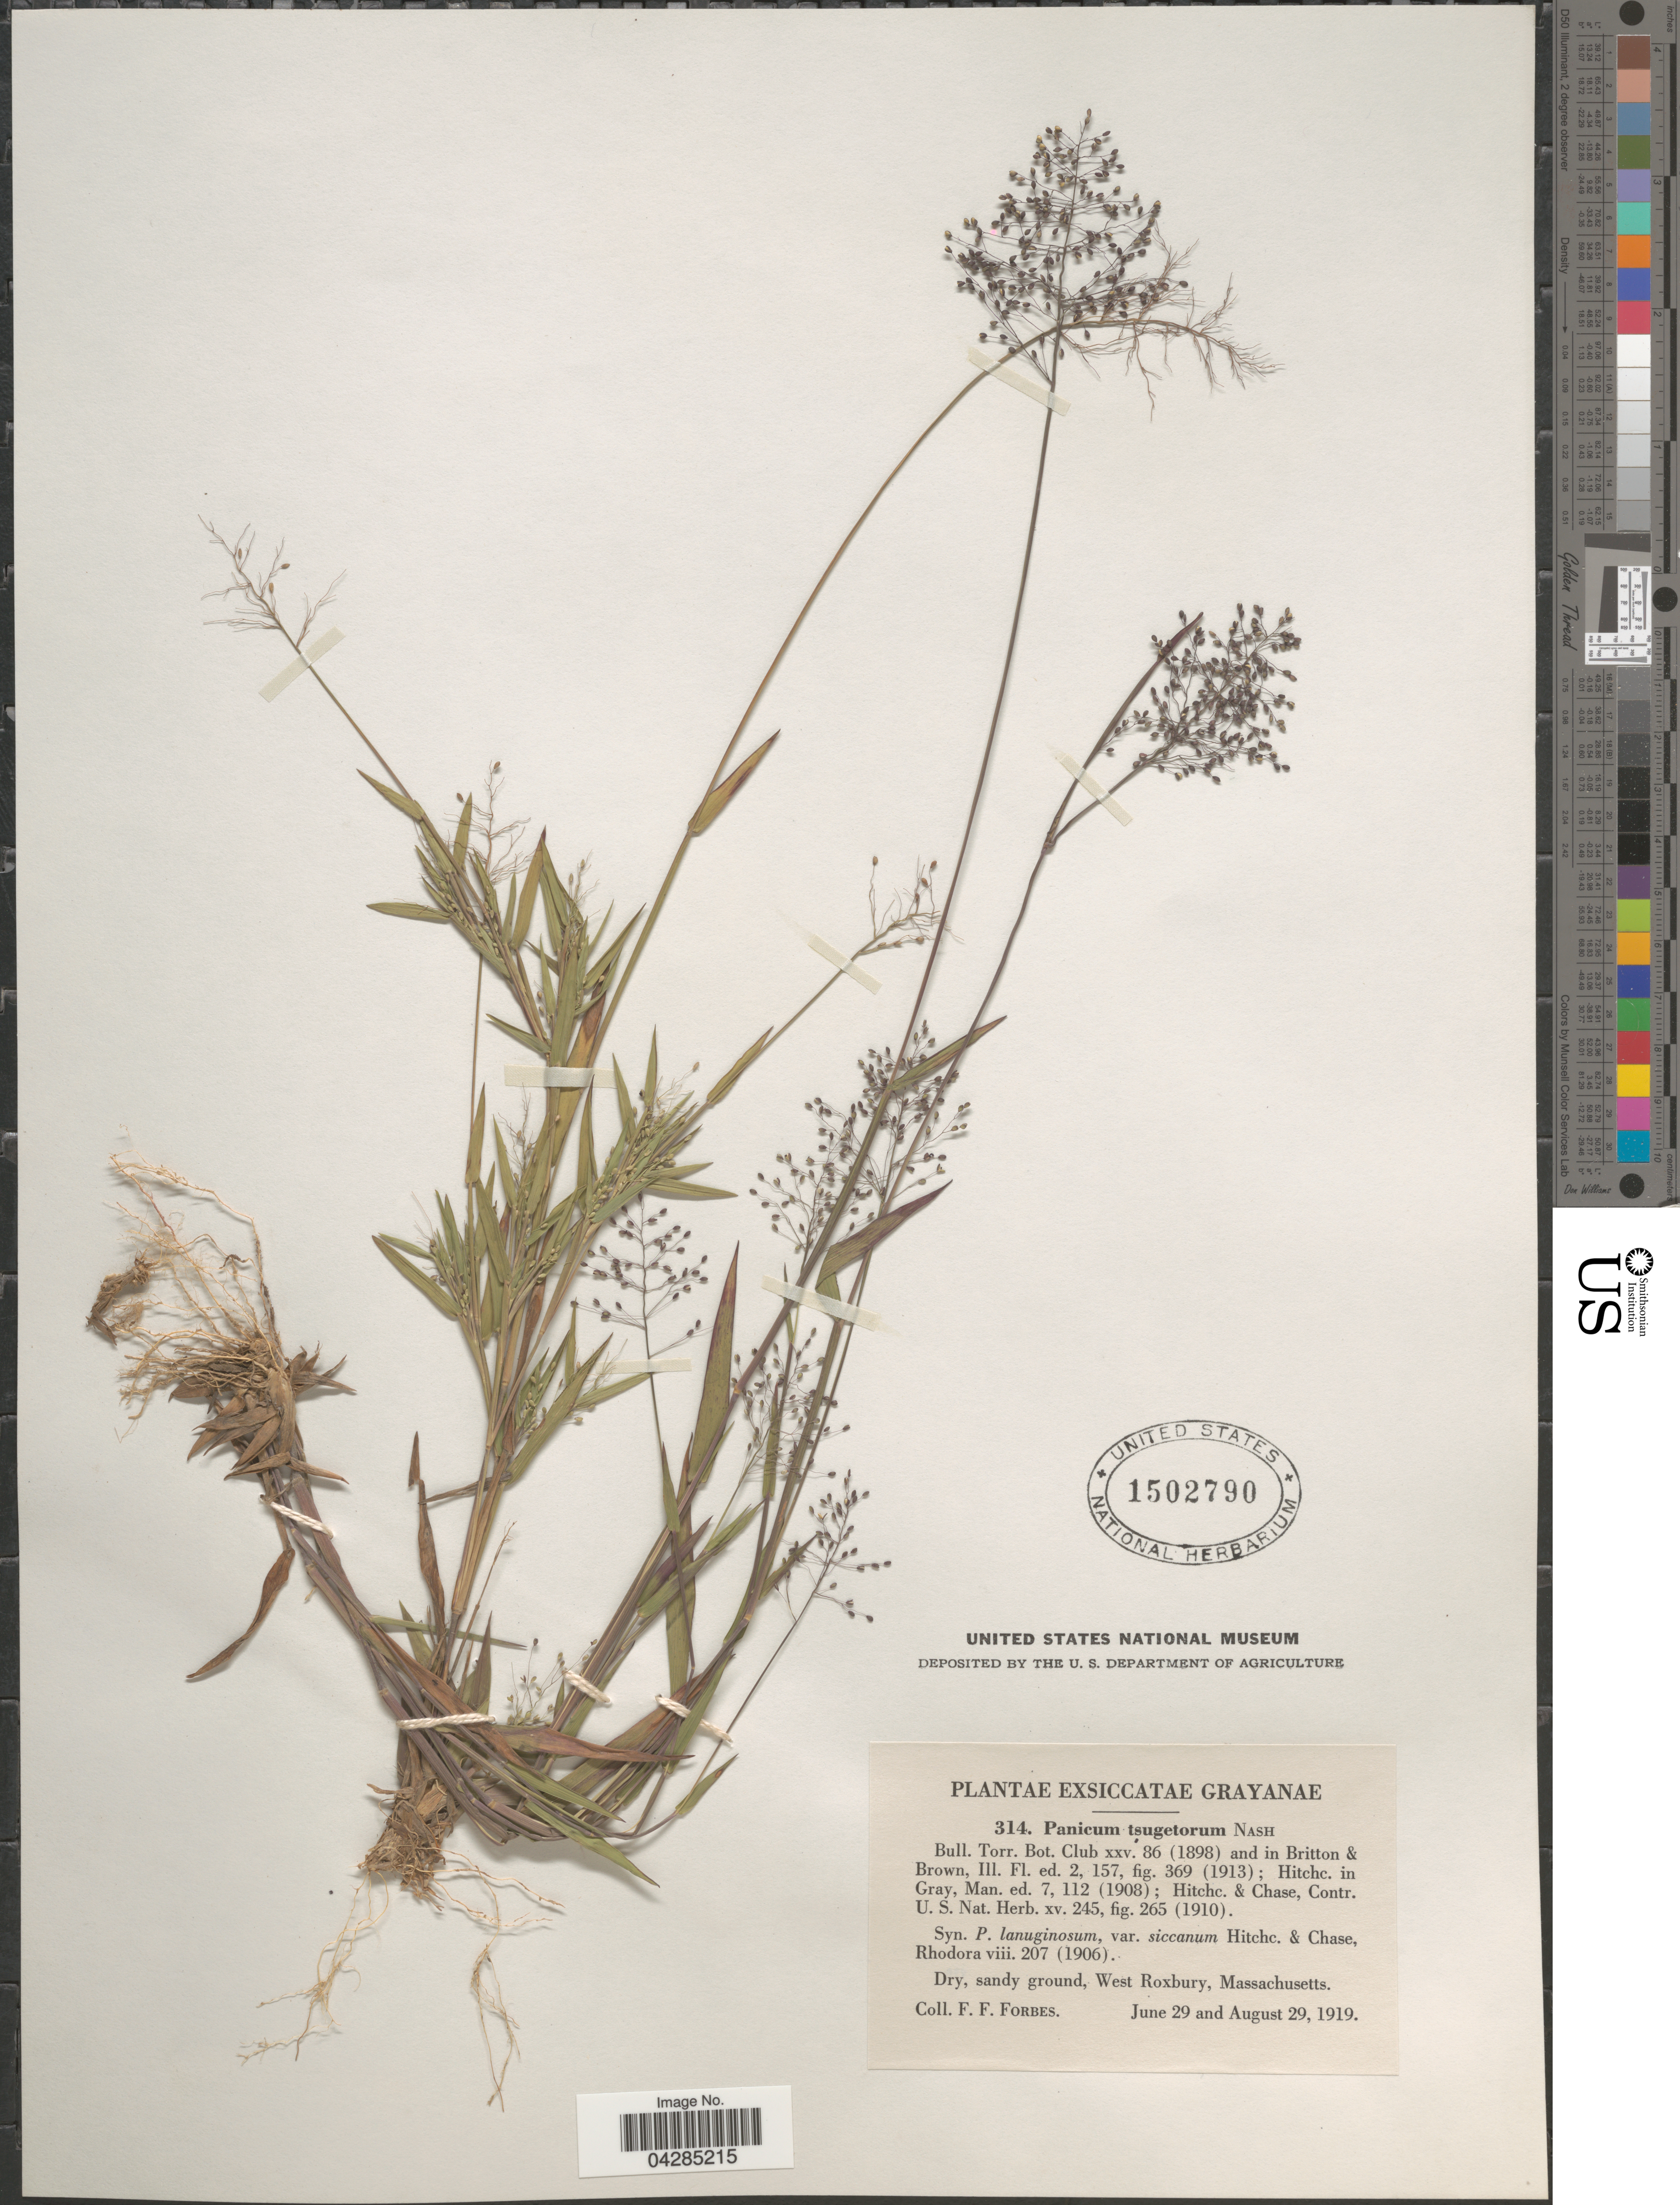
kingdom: Plantae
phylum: Tracheophyta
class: Liliopsida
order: Poales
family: Poaceae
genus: Dichanthelium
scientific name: Dichanthelium portoricense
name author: (Desv. ex Ham.) B.F. Hansen & Wunderlin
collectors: F. Forbes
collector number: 314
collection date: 1919-06-29/1919-08-29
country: United States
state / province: Massachusetts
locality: Dry, sandy ground, West Roxbury.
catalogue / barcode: US 1502790